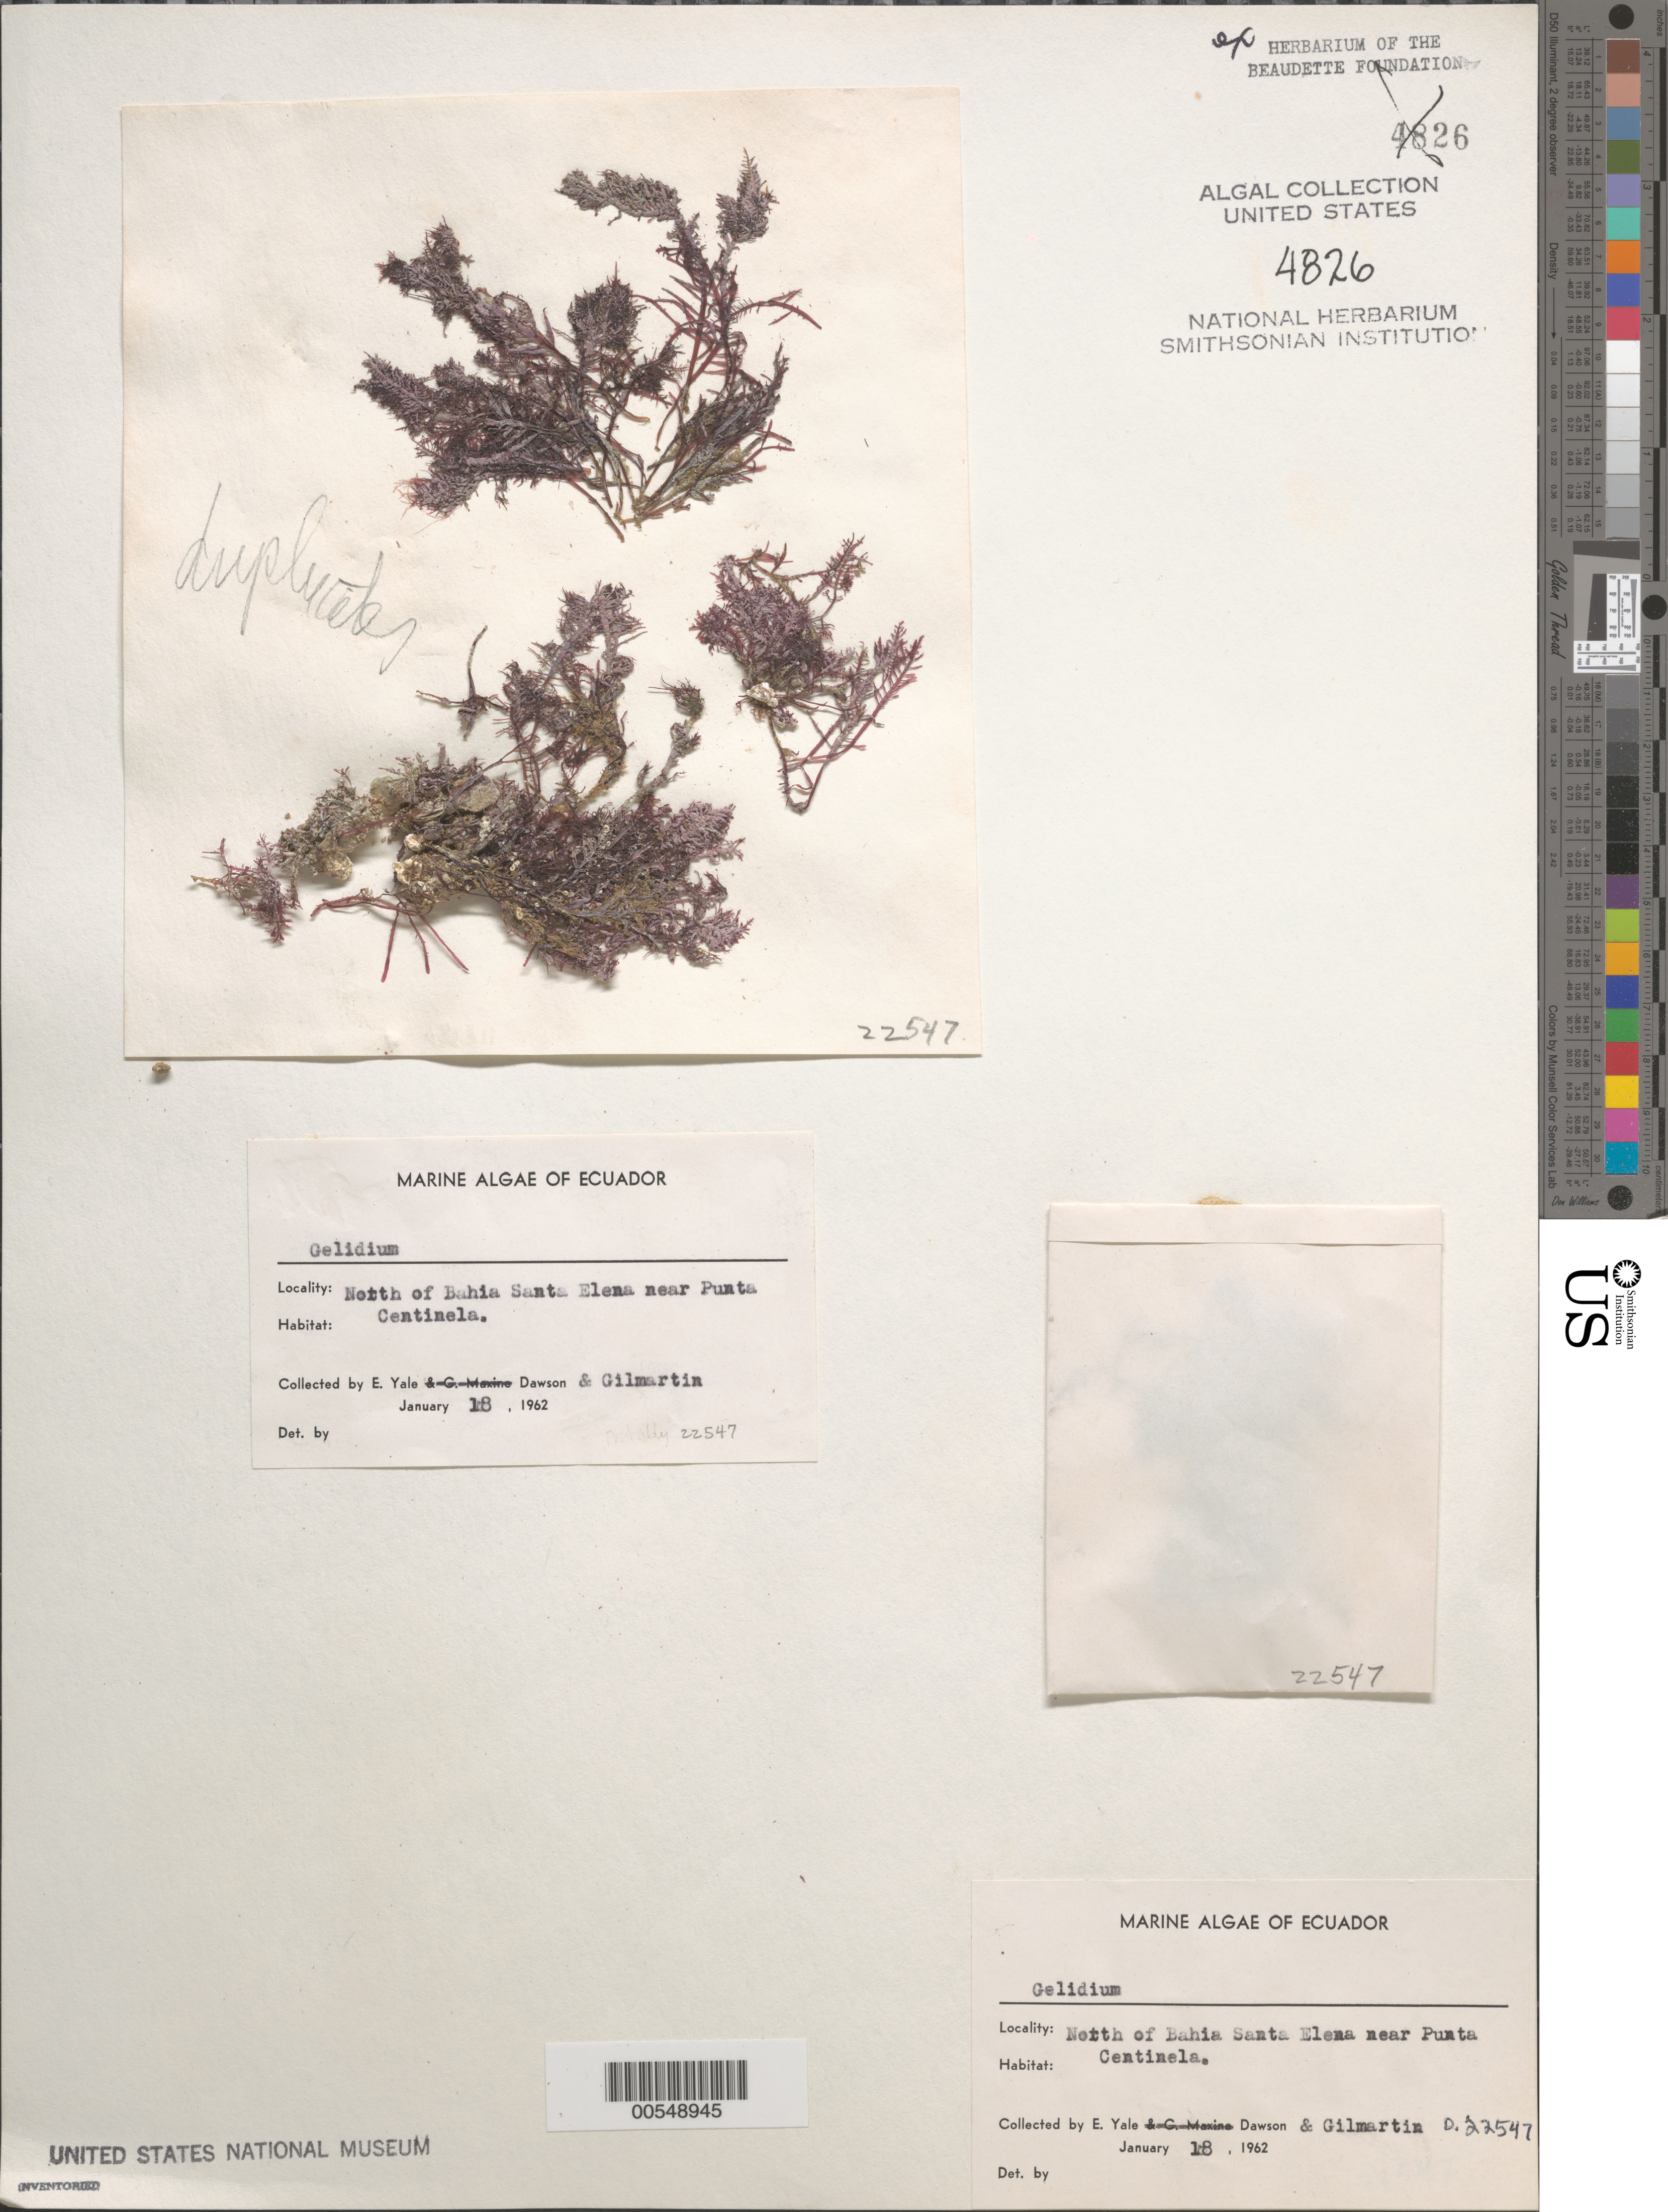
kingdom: Plantae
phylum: Rhodophyta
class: Florideophyceae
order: Gelidiales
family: Gelidiaceae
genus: Gelidium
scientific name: Gelidium sp.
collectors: E. Y. Dawson & M. Gilmartin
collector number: EYD 22547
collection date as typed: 18 Jan 1962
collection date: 1962-01-18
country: Ecuador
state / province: Guayas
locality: North of Bahia Santa Elena near Punta Centinela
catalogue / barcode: US 4826